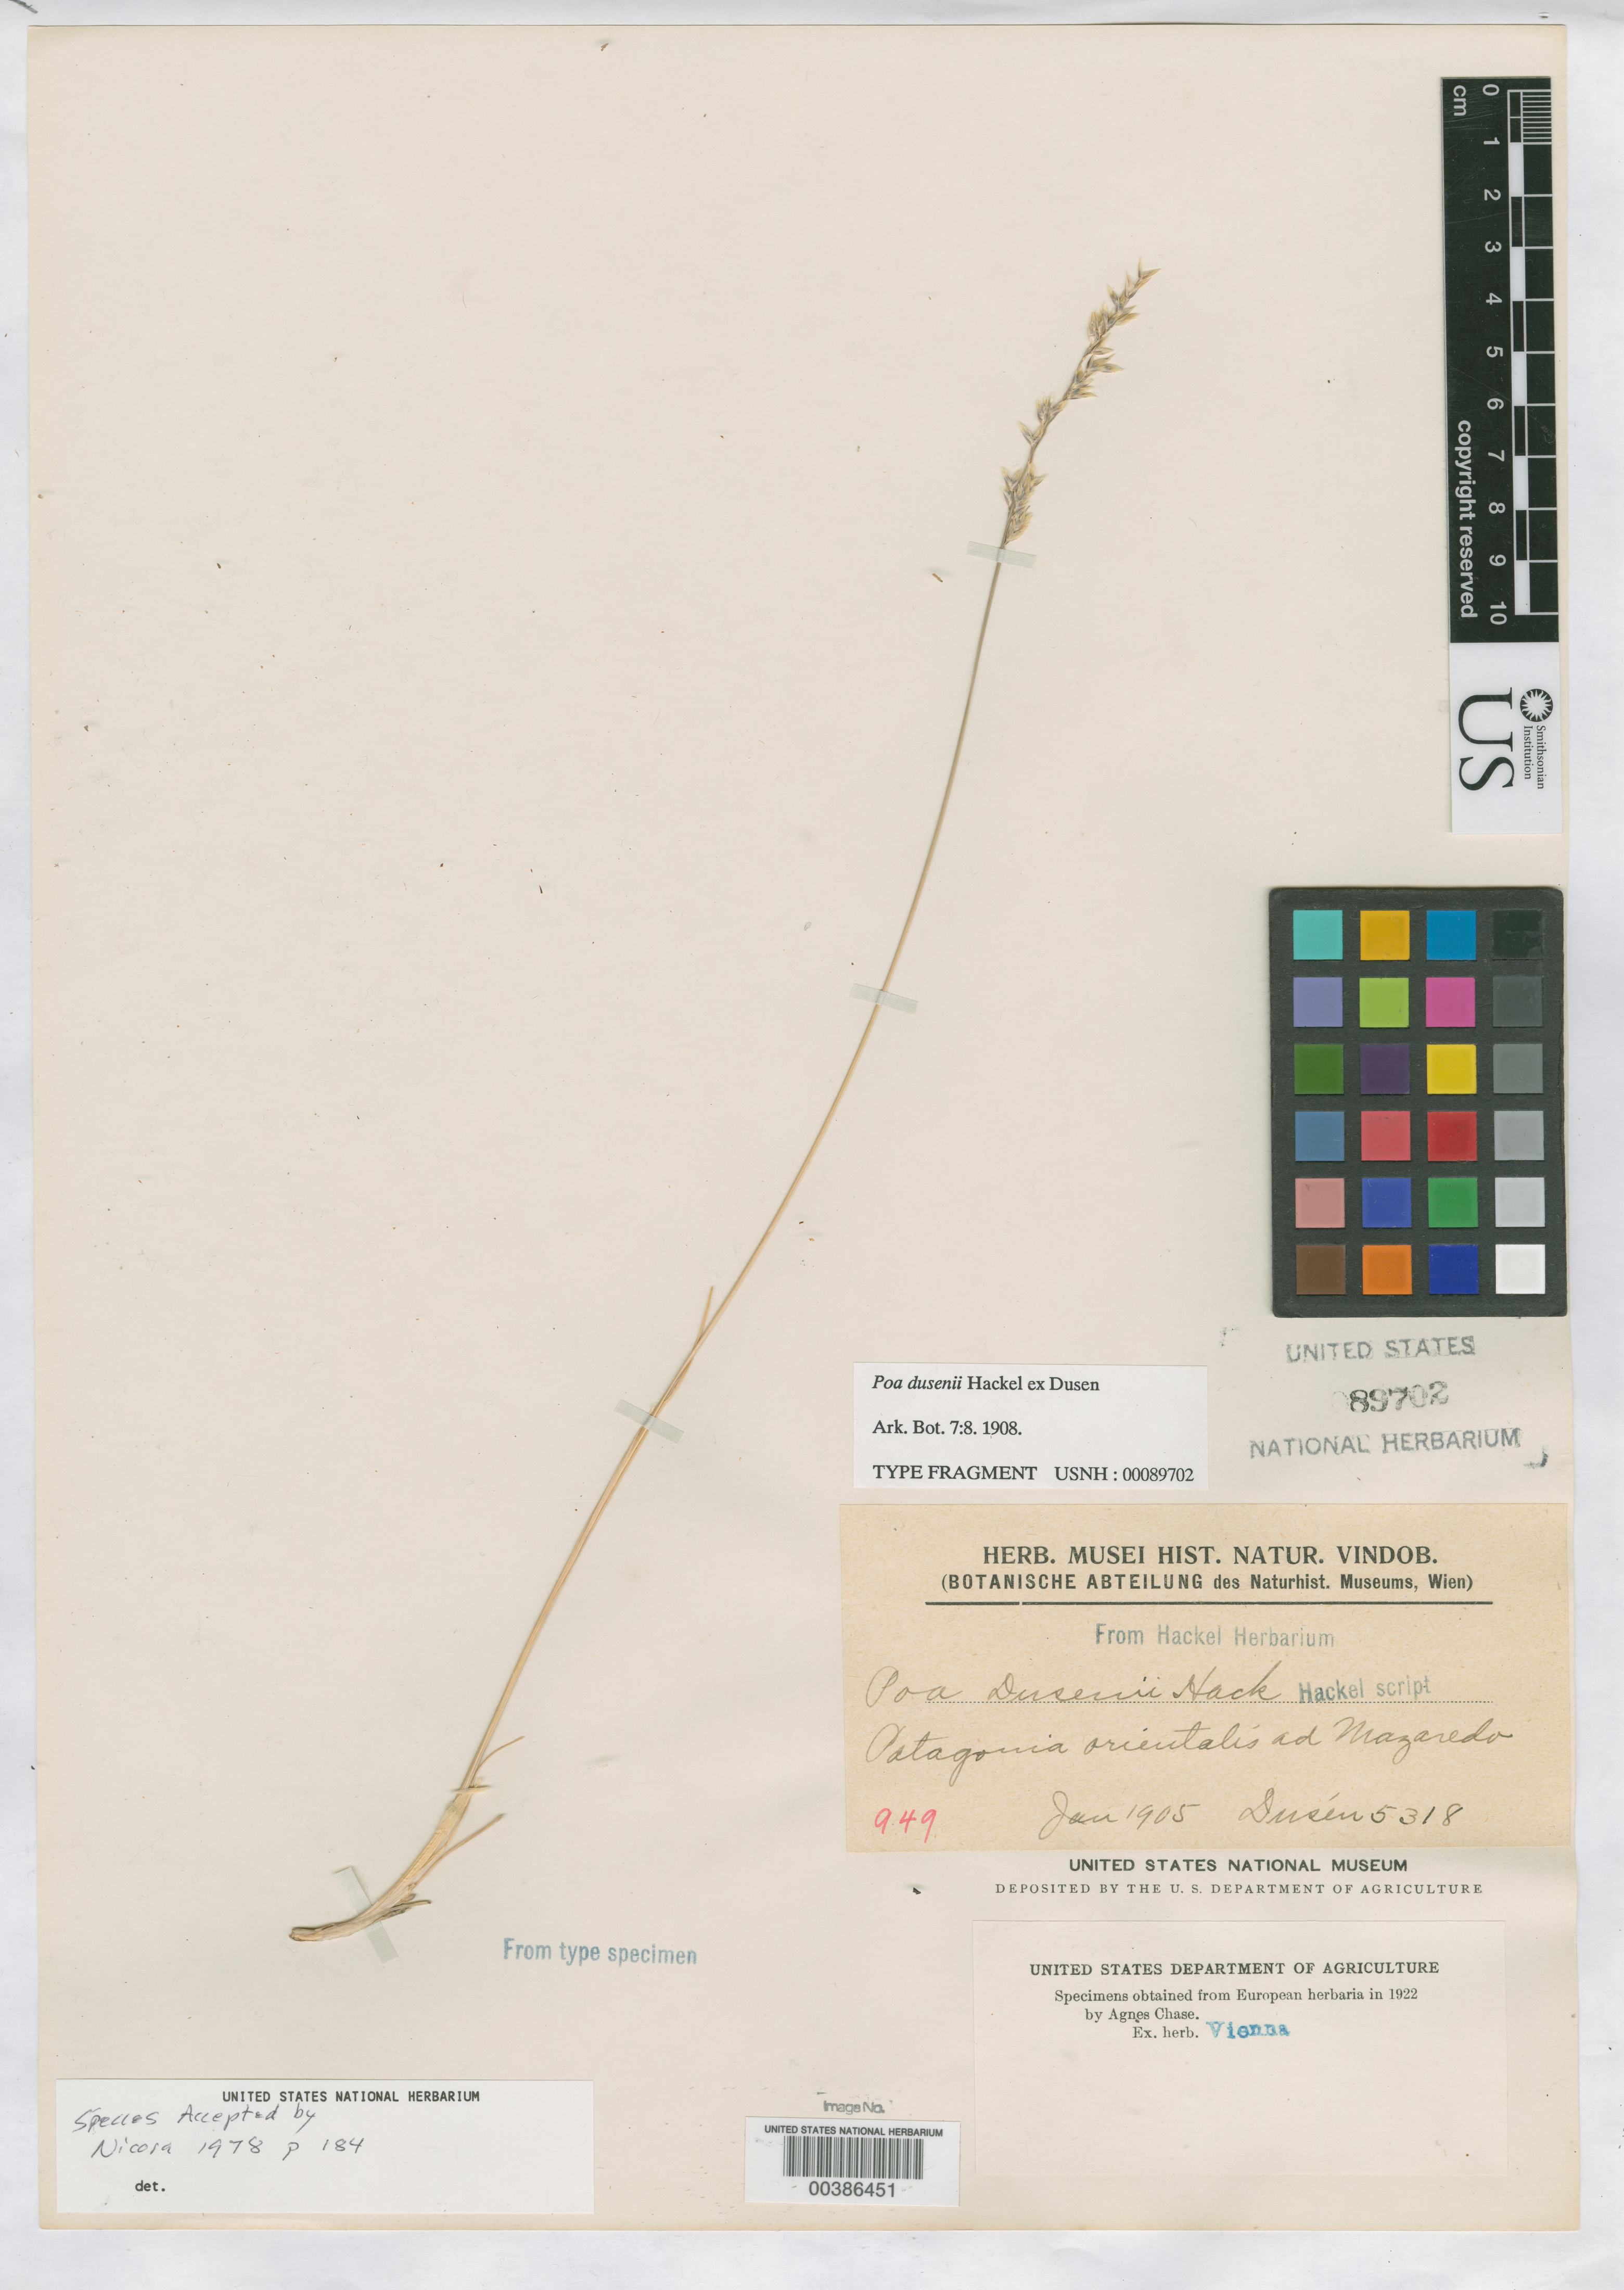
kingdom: Plantae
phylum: Tracheophyta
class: Liliopsida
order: Poales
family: Poaceae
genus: Poa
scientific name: Poa dusenii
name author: Hack. ex Dusén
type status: Type Fragment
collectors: P. Dusén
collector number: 5318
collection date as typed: Jan 1905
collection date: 1905-01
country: Argentina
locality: Patagonia Oriental ad Mazaredo.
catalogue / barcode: US 89702